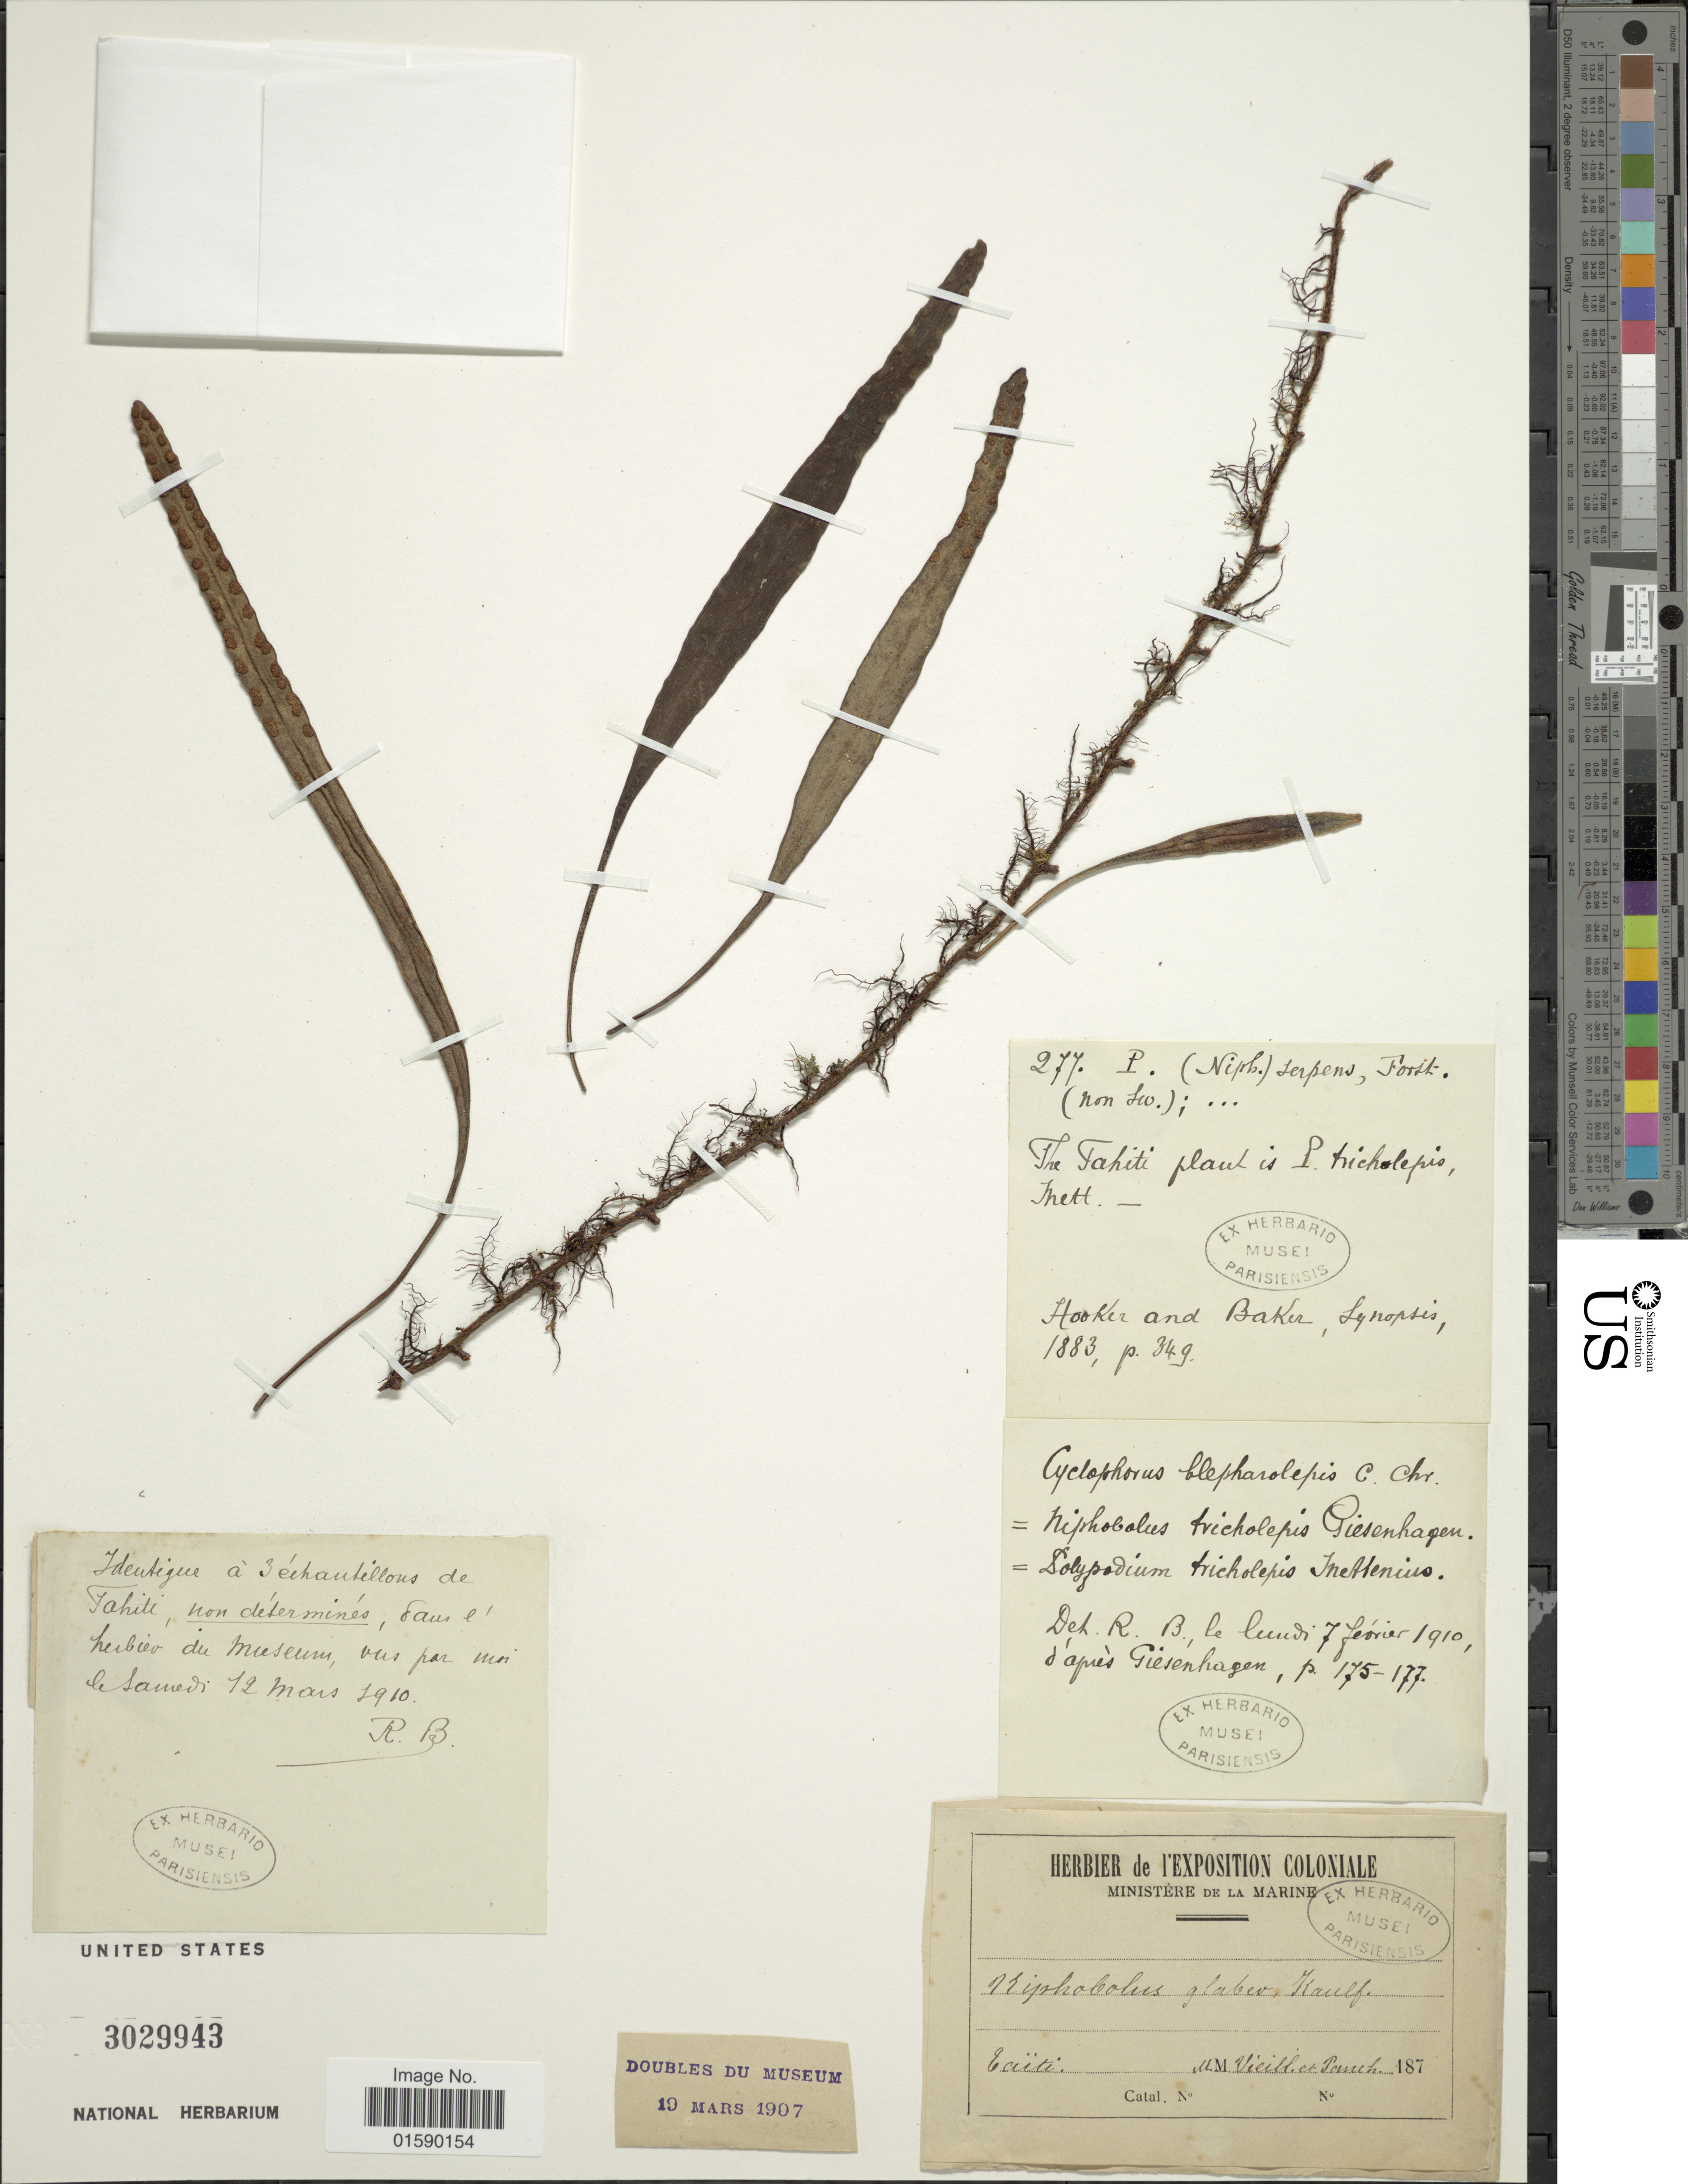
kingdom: Plantae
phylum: Tracheophyta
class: Polypodiopsida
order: Polypodiales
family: Polypodiaceae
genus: Pyrrosia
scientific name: Pyrrosia tricholepis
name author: (Carruth.) Ching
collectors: -. Hooker & -- Baker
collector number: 277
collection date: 1883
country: French Polynesia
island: Tahiti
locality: Tahiti.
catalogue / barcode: US 3029943